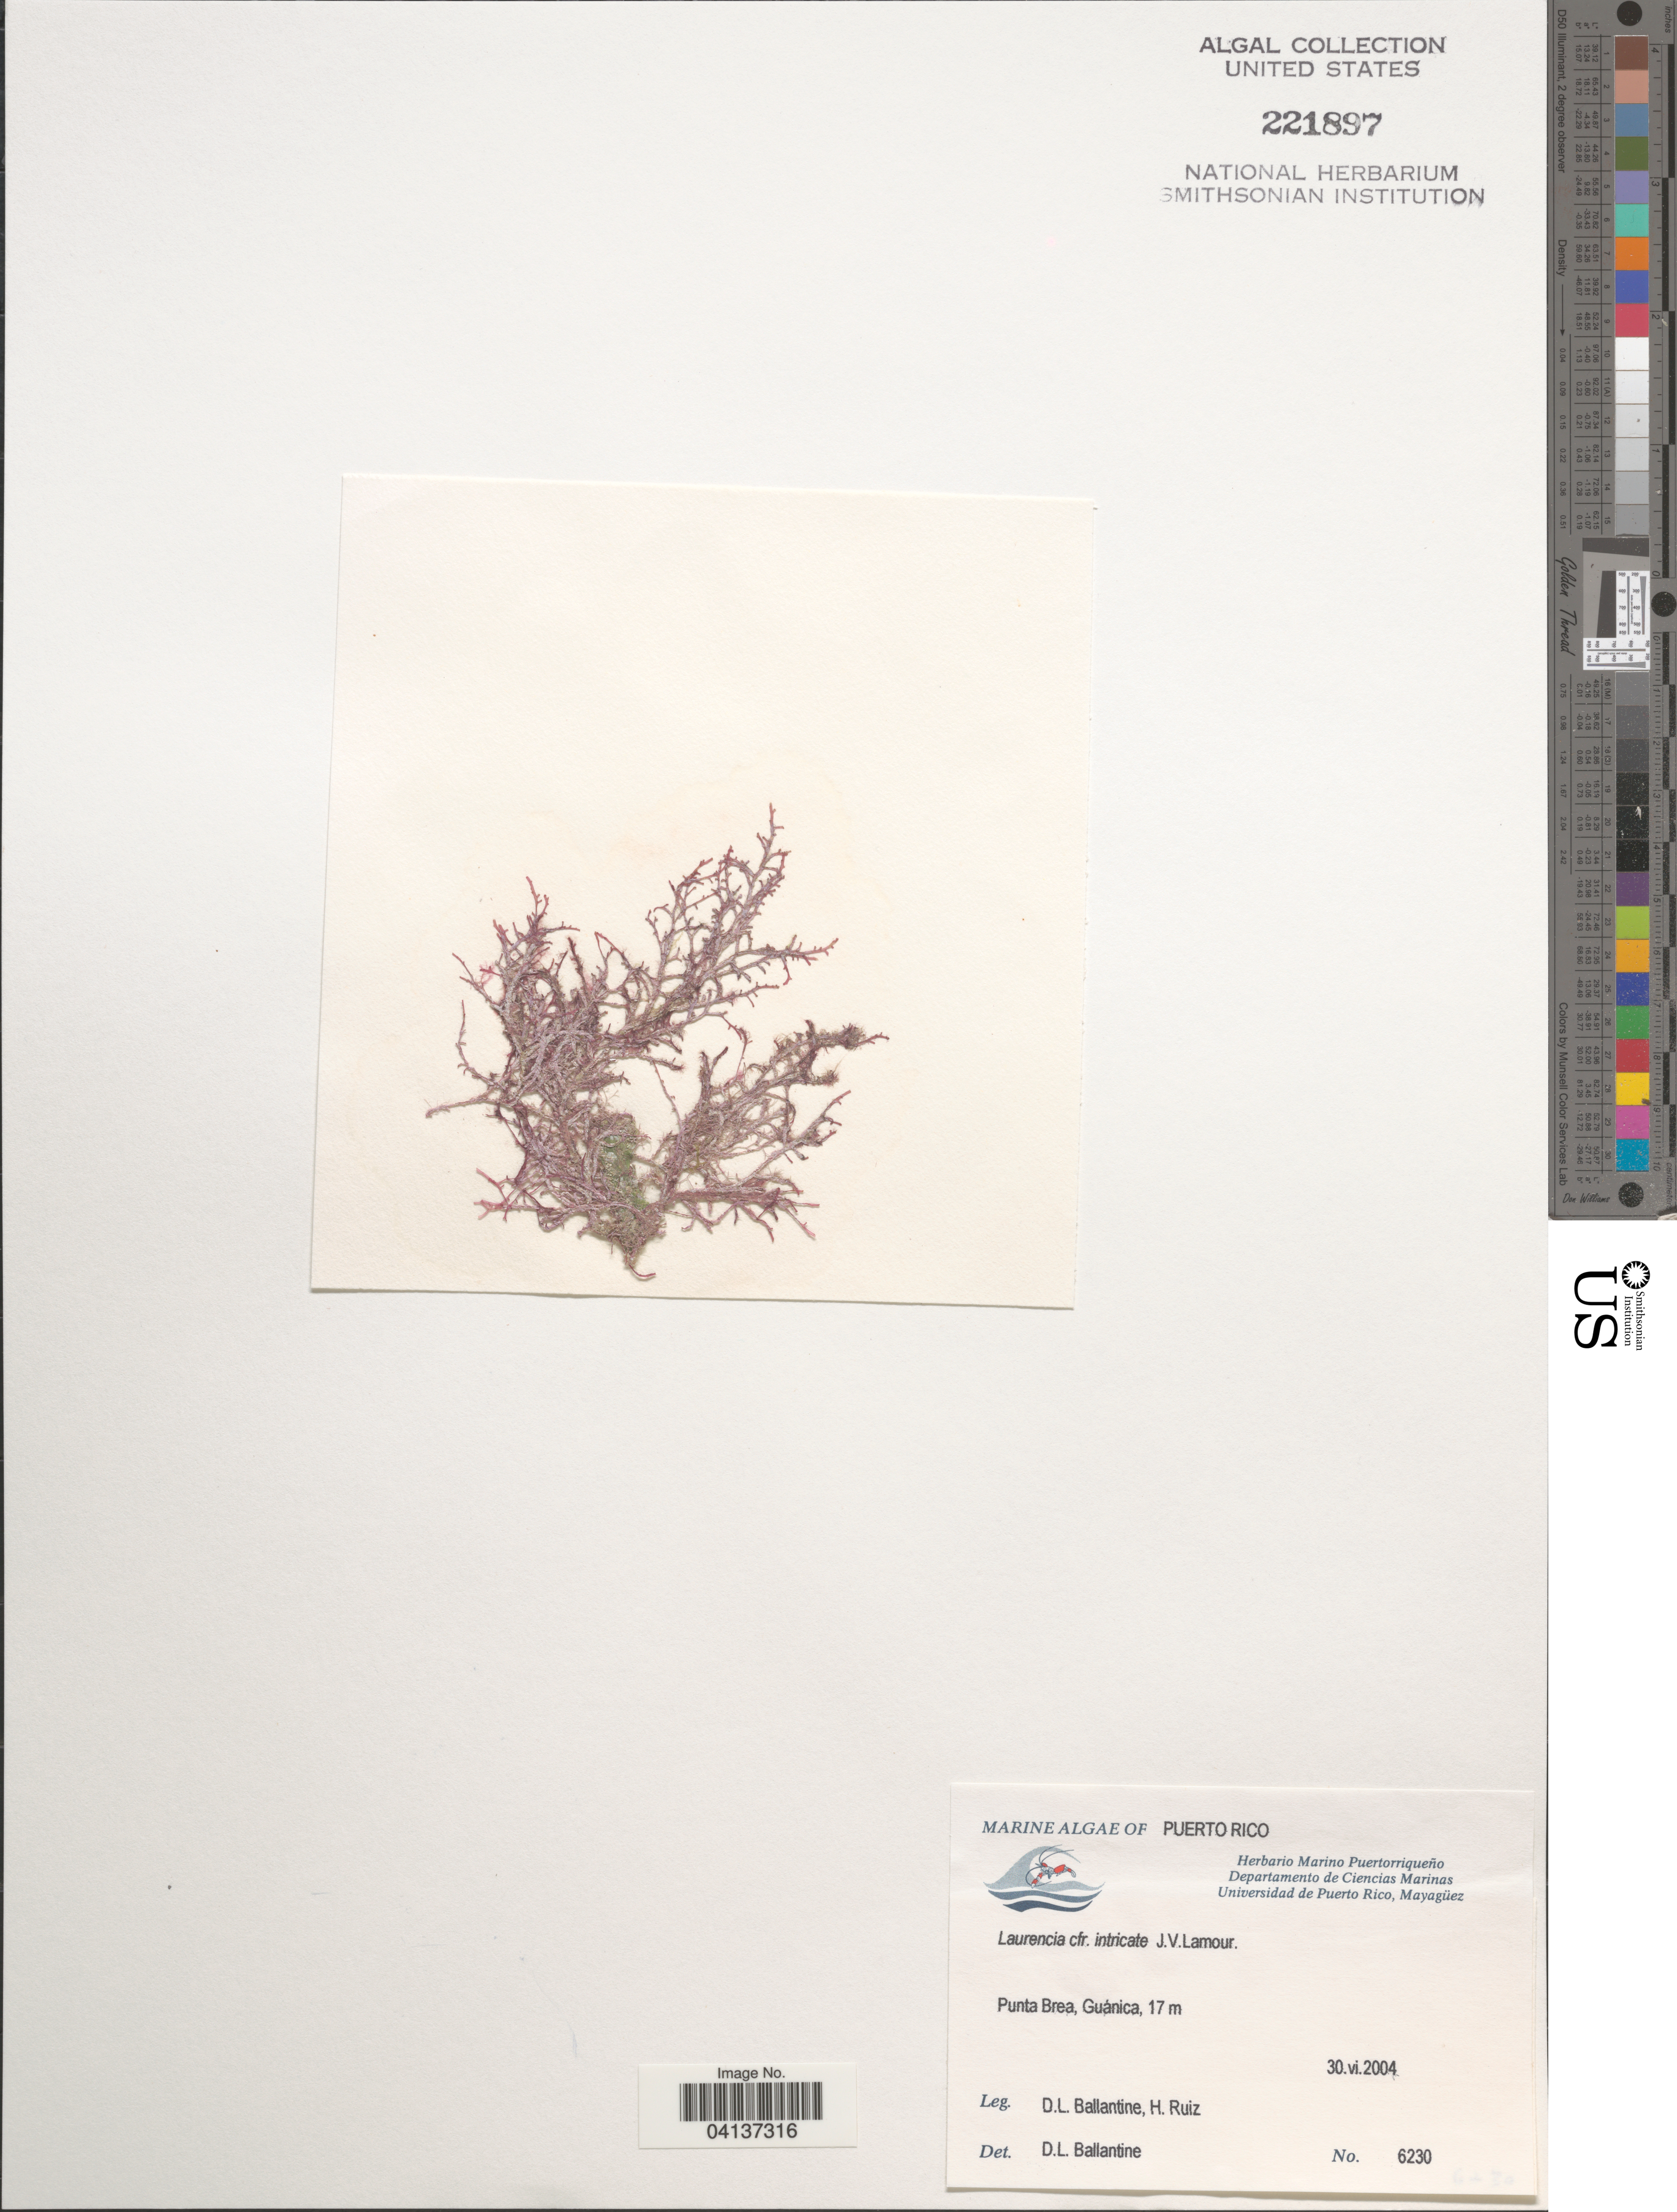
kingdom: Plantae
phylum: Rhodophyta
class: Florideophyceae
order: Ceramiales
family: Rhodomelaceae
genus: Laurencia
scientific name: Laurencia intricata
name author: J.V.Lamouroux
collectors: D.L. Ballantine & H. Ruiz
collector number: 6230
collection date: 2004-06-30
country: Puerto Rico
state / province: Guánica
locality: Punta Brea.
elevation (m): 17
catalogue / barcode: US 221897